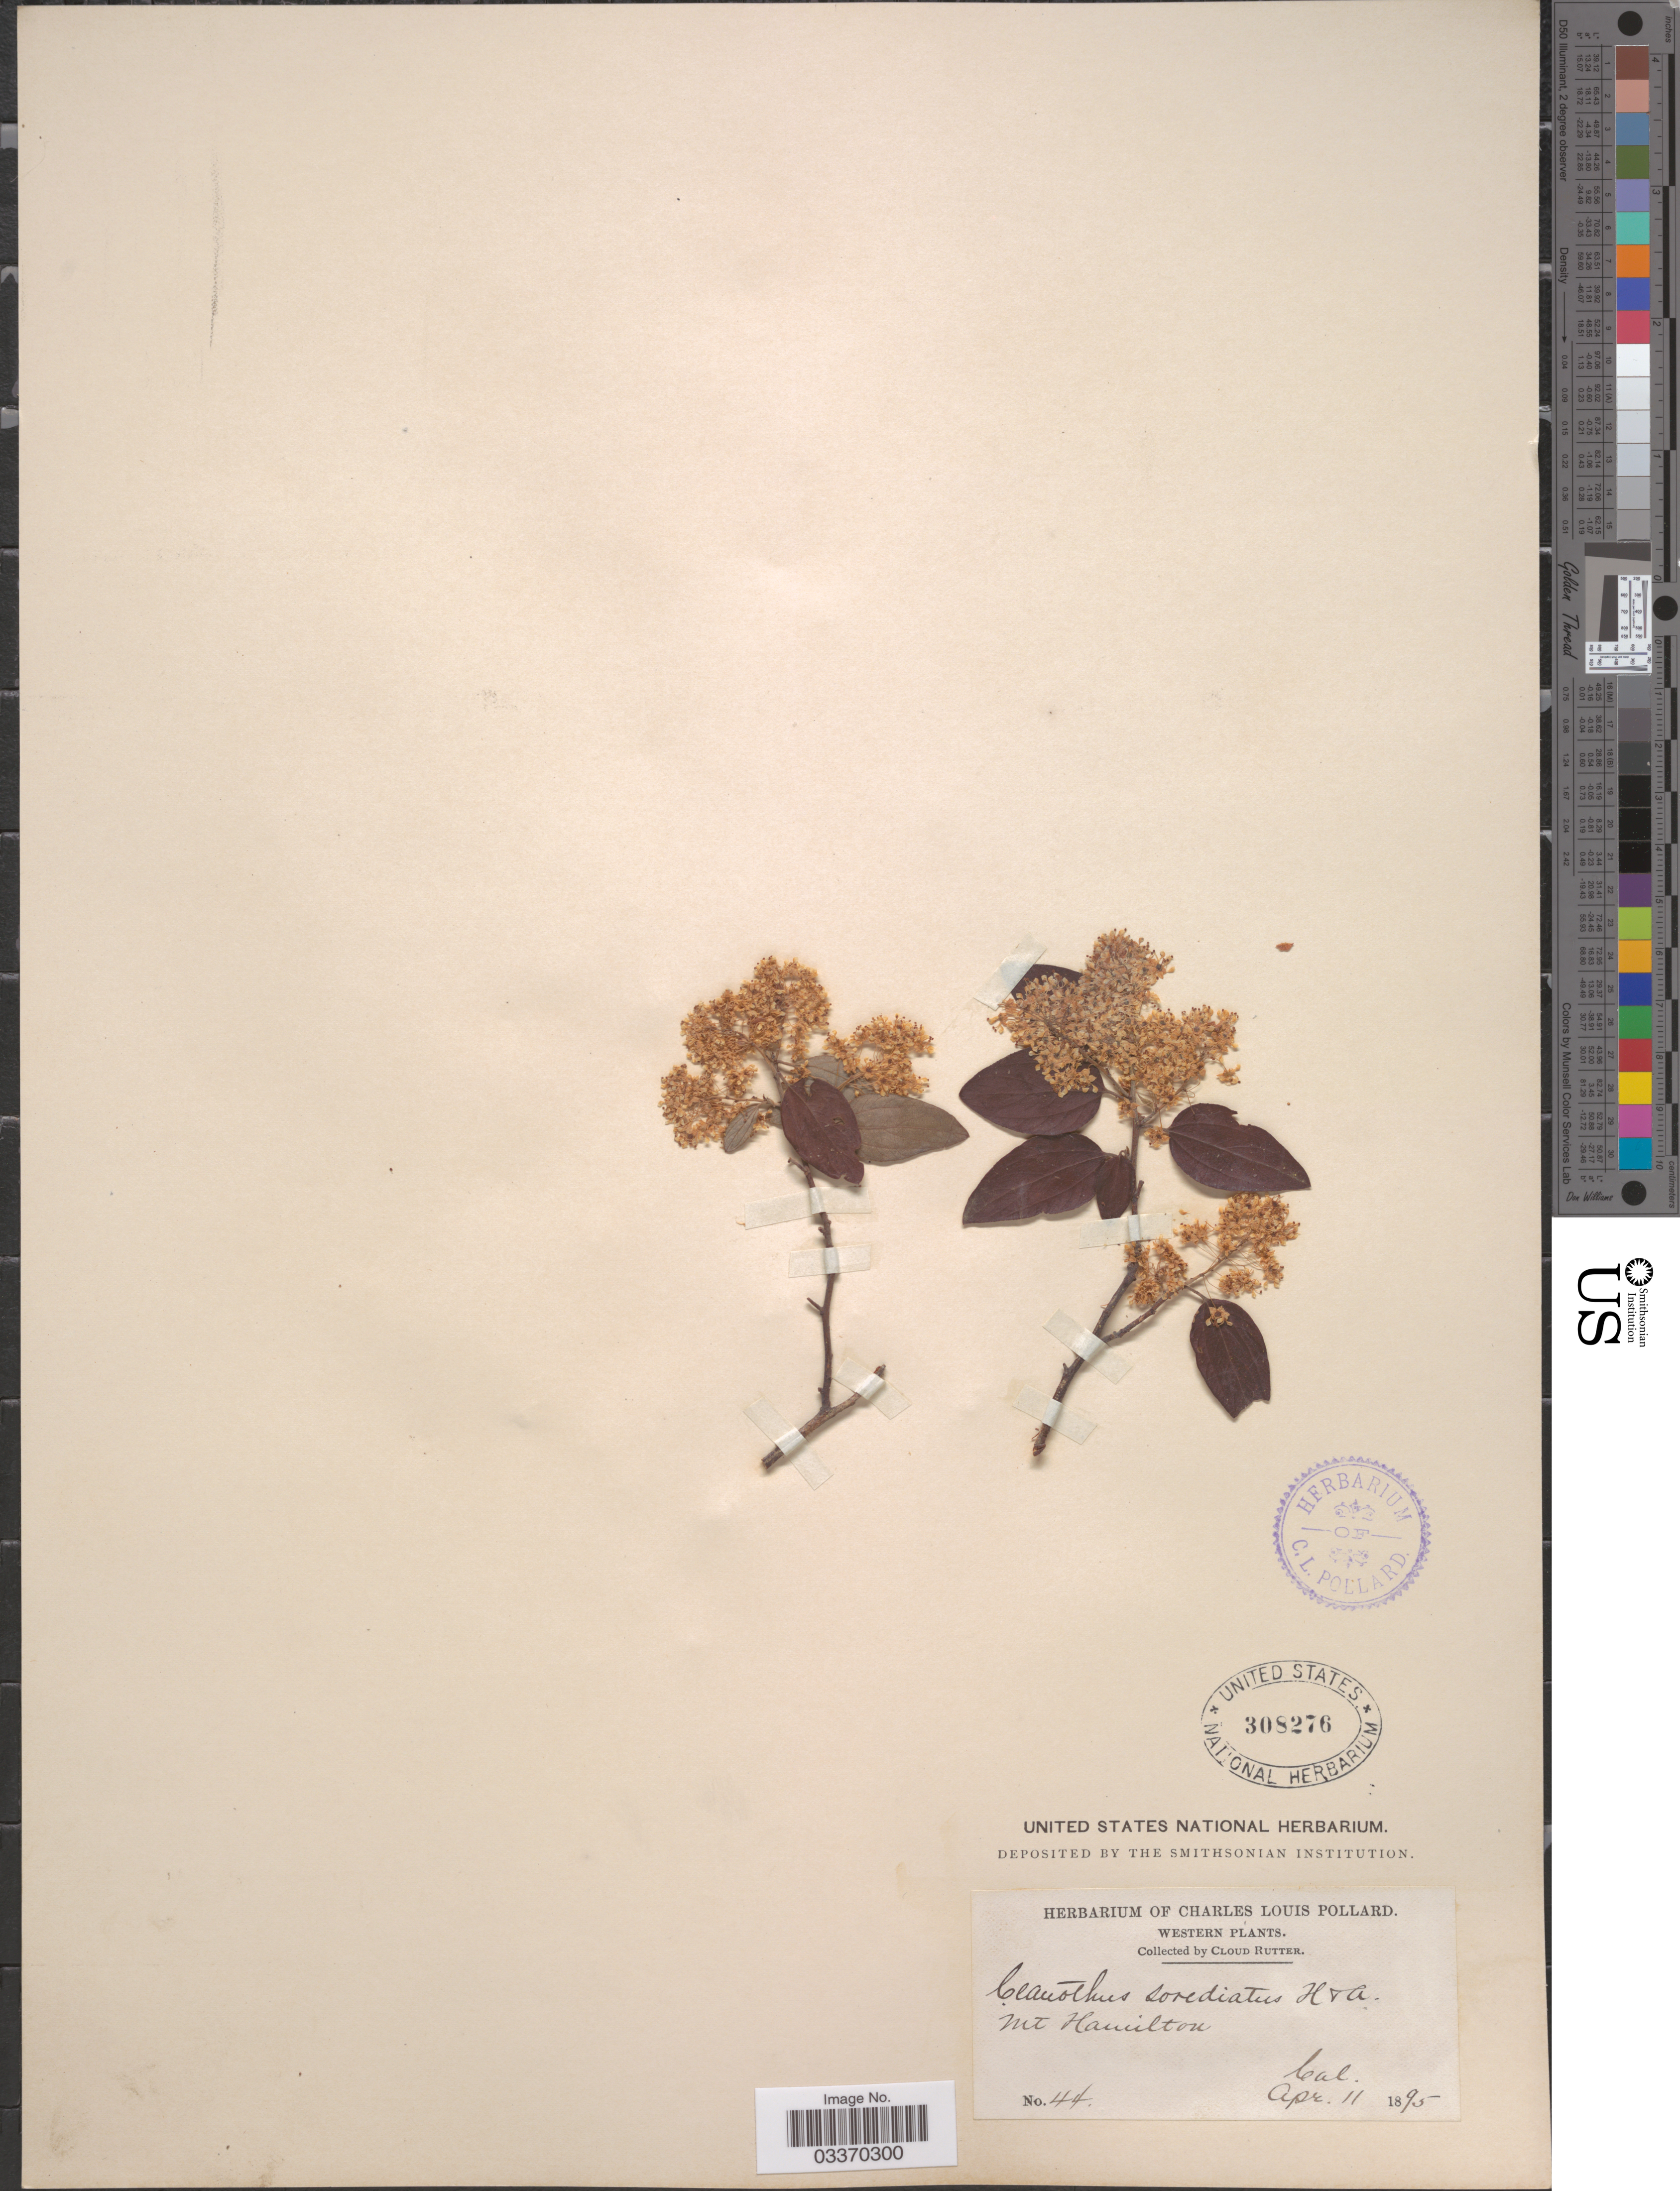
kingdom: Plantae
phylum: Tracheophyta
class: Magnoliopsida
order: Rosales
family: Rhamnaceae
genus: Ceanothus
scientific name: Ceanothus sorediatus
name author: Hook. & Arn.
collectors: C. Rutter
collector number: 44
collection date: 1895-04-11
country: United States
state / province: California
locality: Western, Mt. Hamilton.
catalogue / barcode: US 308276